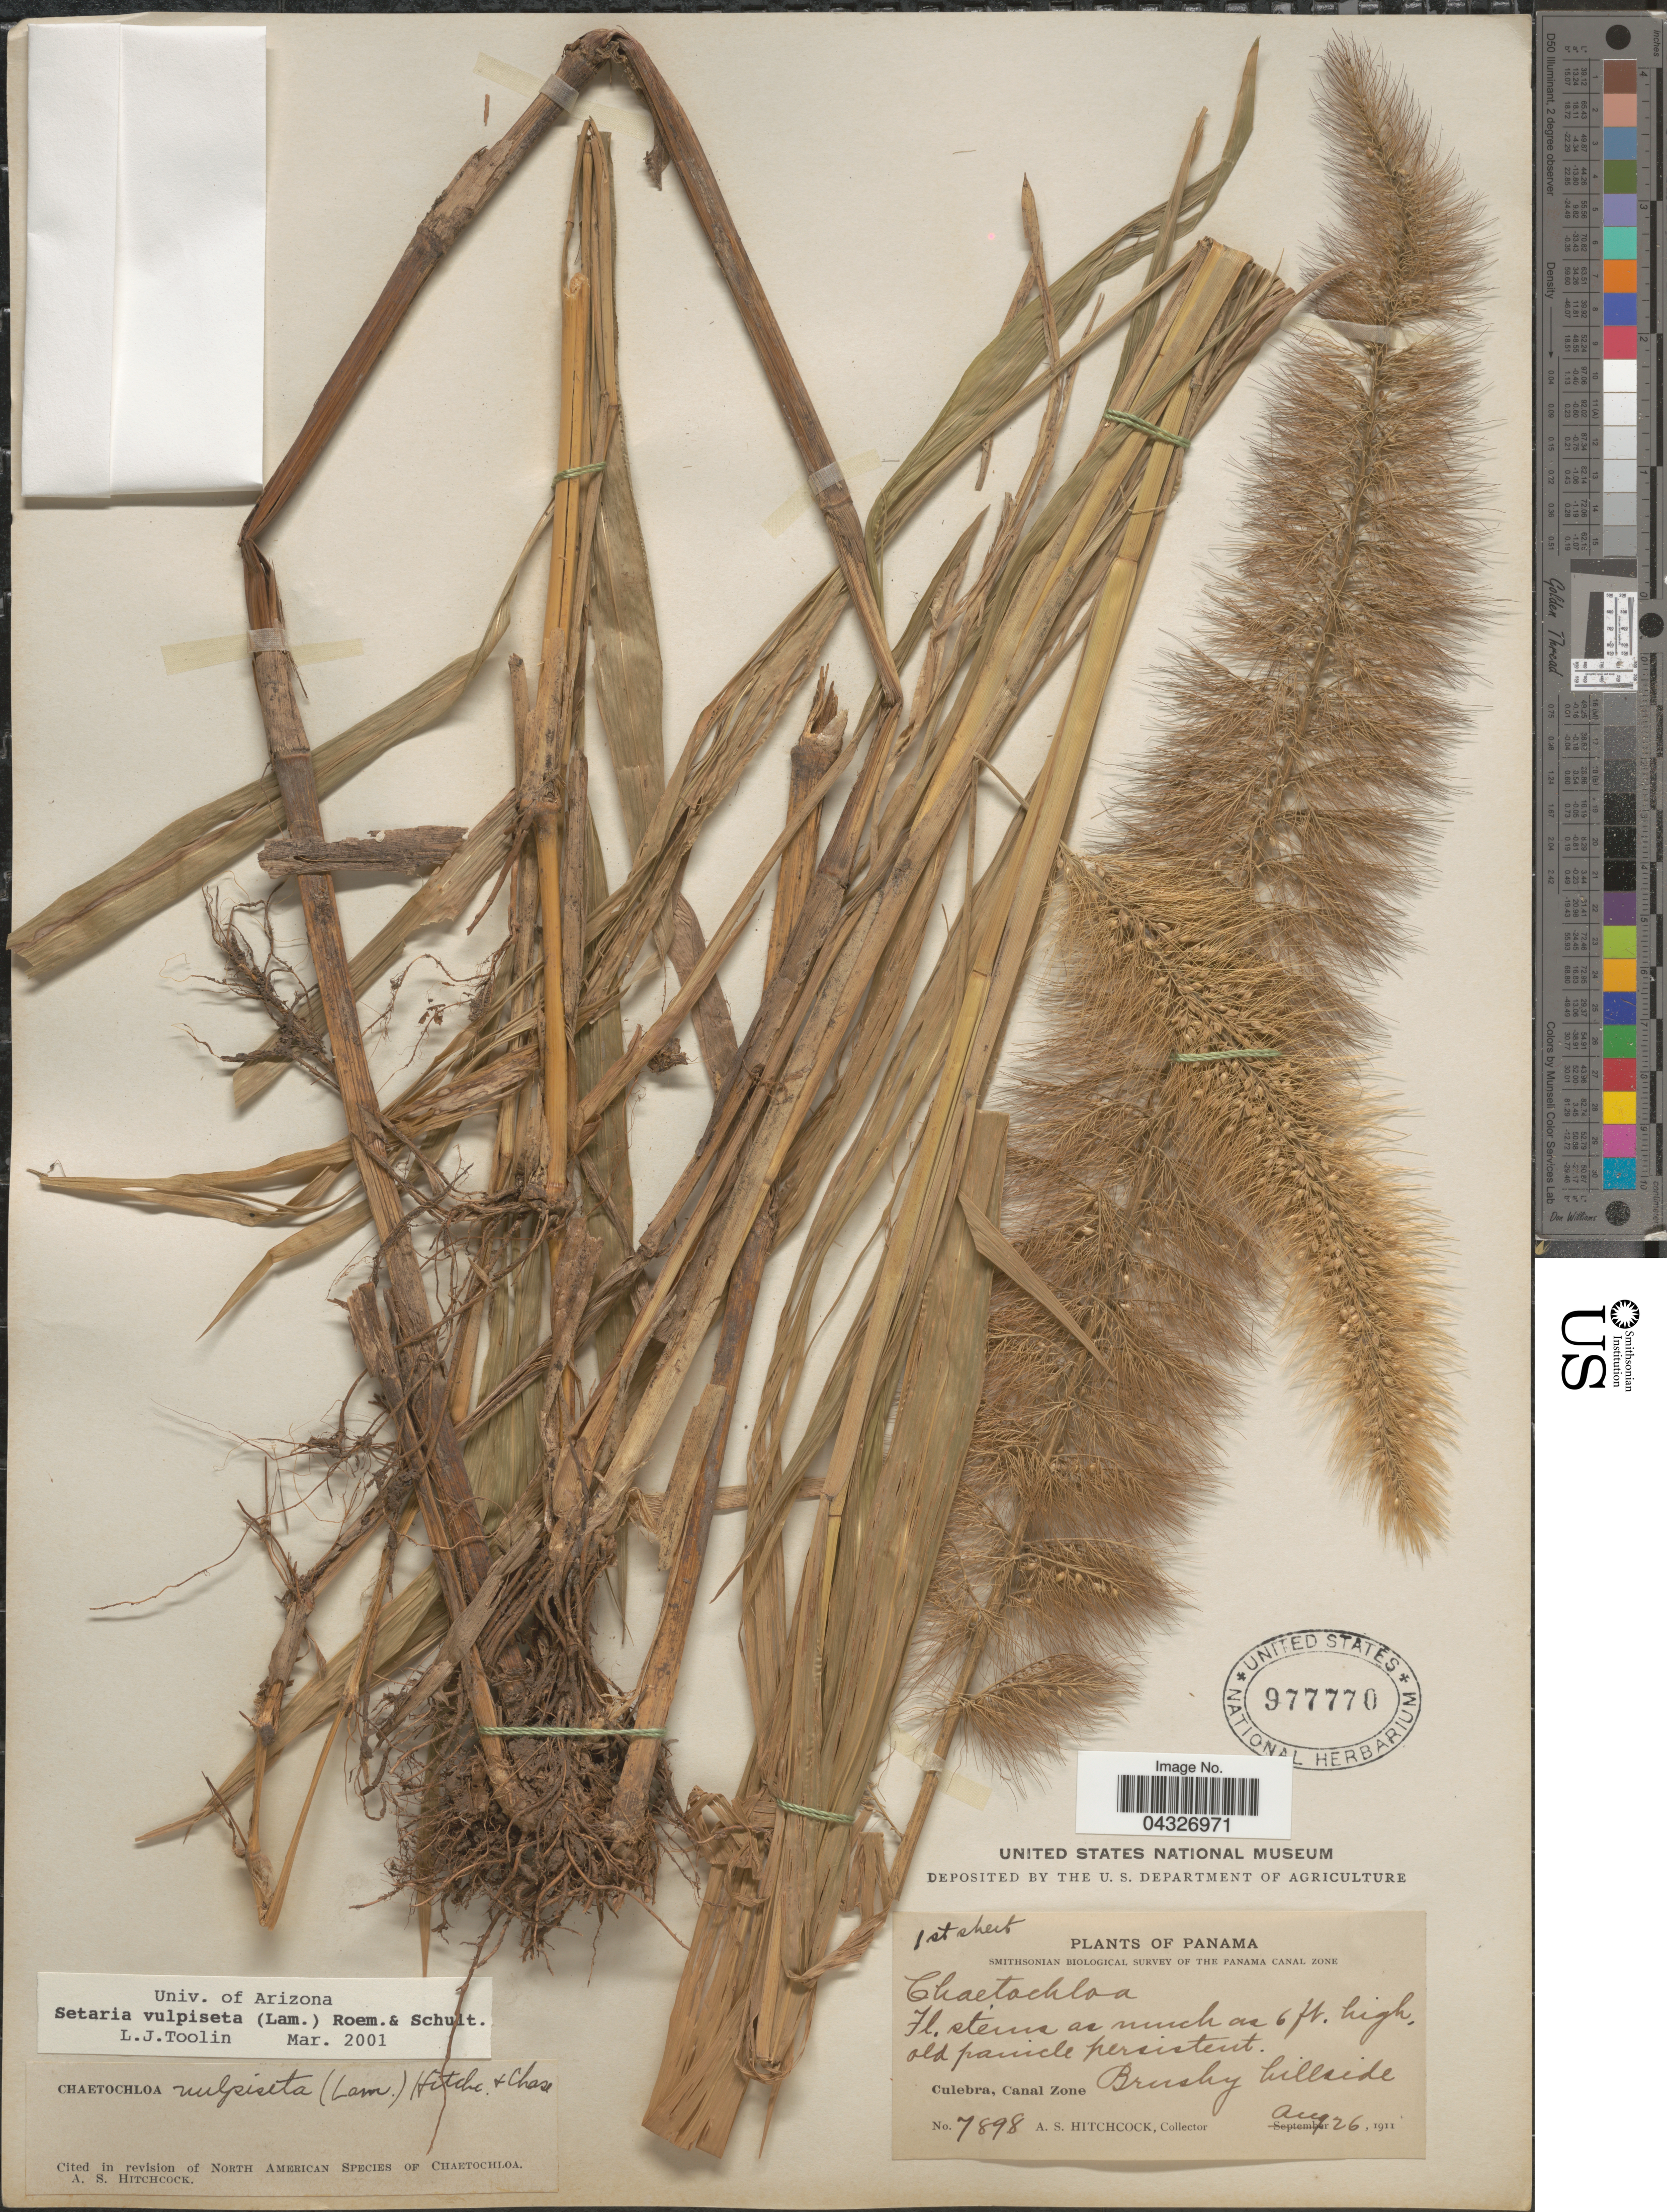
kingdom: Plantae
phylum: Tracheophyta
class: Liliopsida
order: Poales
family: Poaceae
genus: Setaria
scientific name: Setaria vulpiseta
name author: (Lam.) Roem. & Schult.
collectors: A. S. Hitchcock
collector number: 7898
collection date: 1911-08-26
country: Panama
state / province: Colón / Panamá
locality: Smithsonian Biological Survey of the Panama Canal Zone. Culebra, Canal Zone.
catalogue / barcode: US 977770